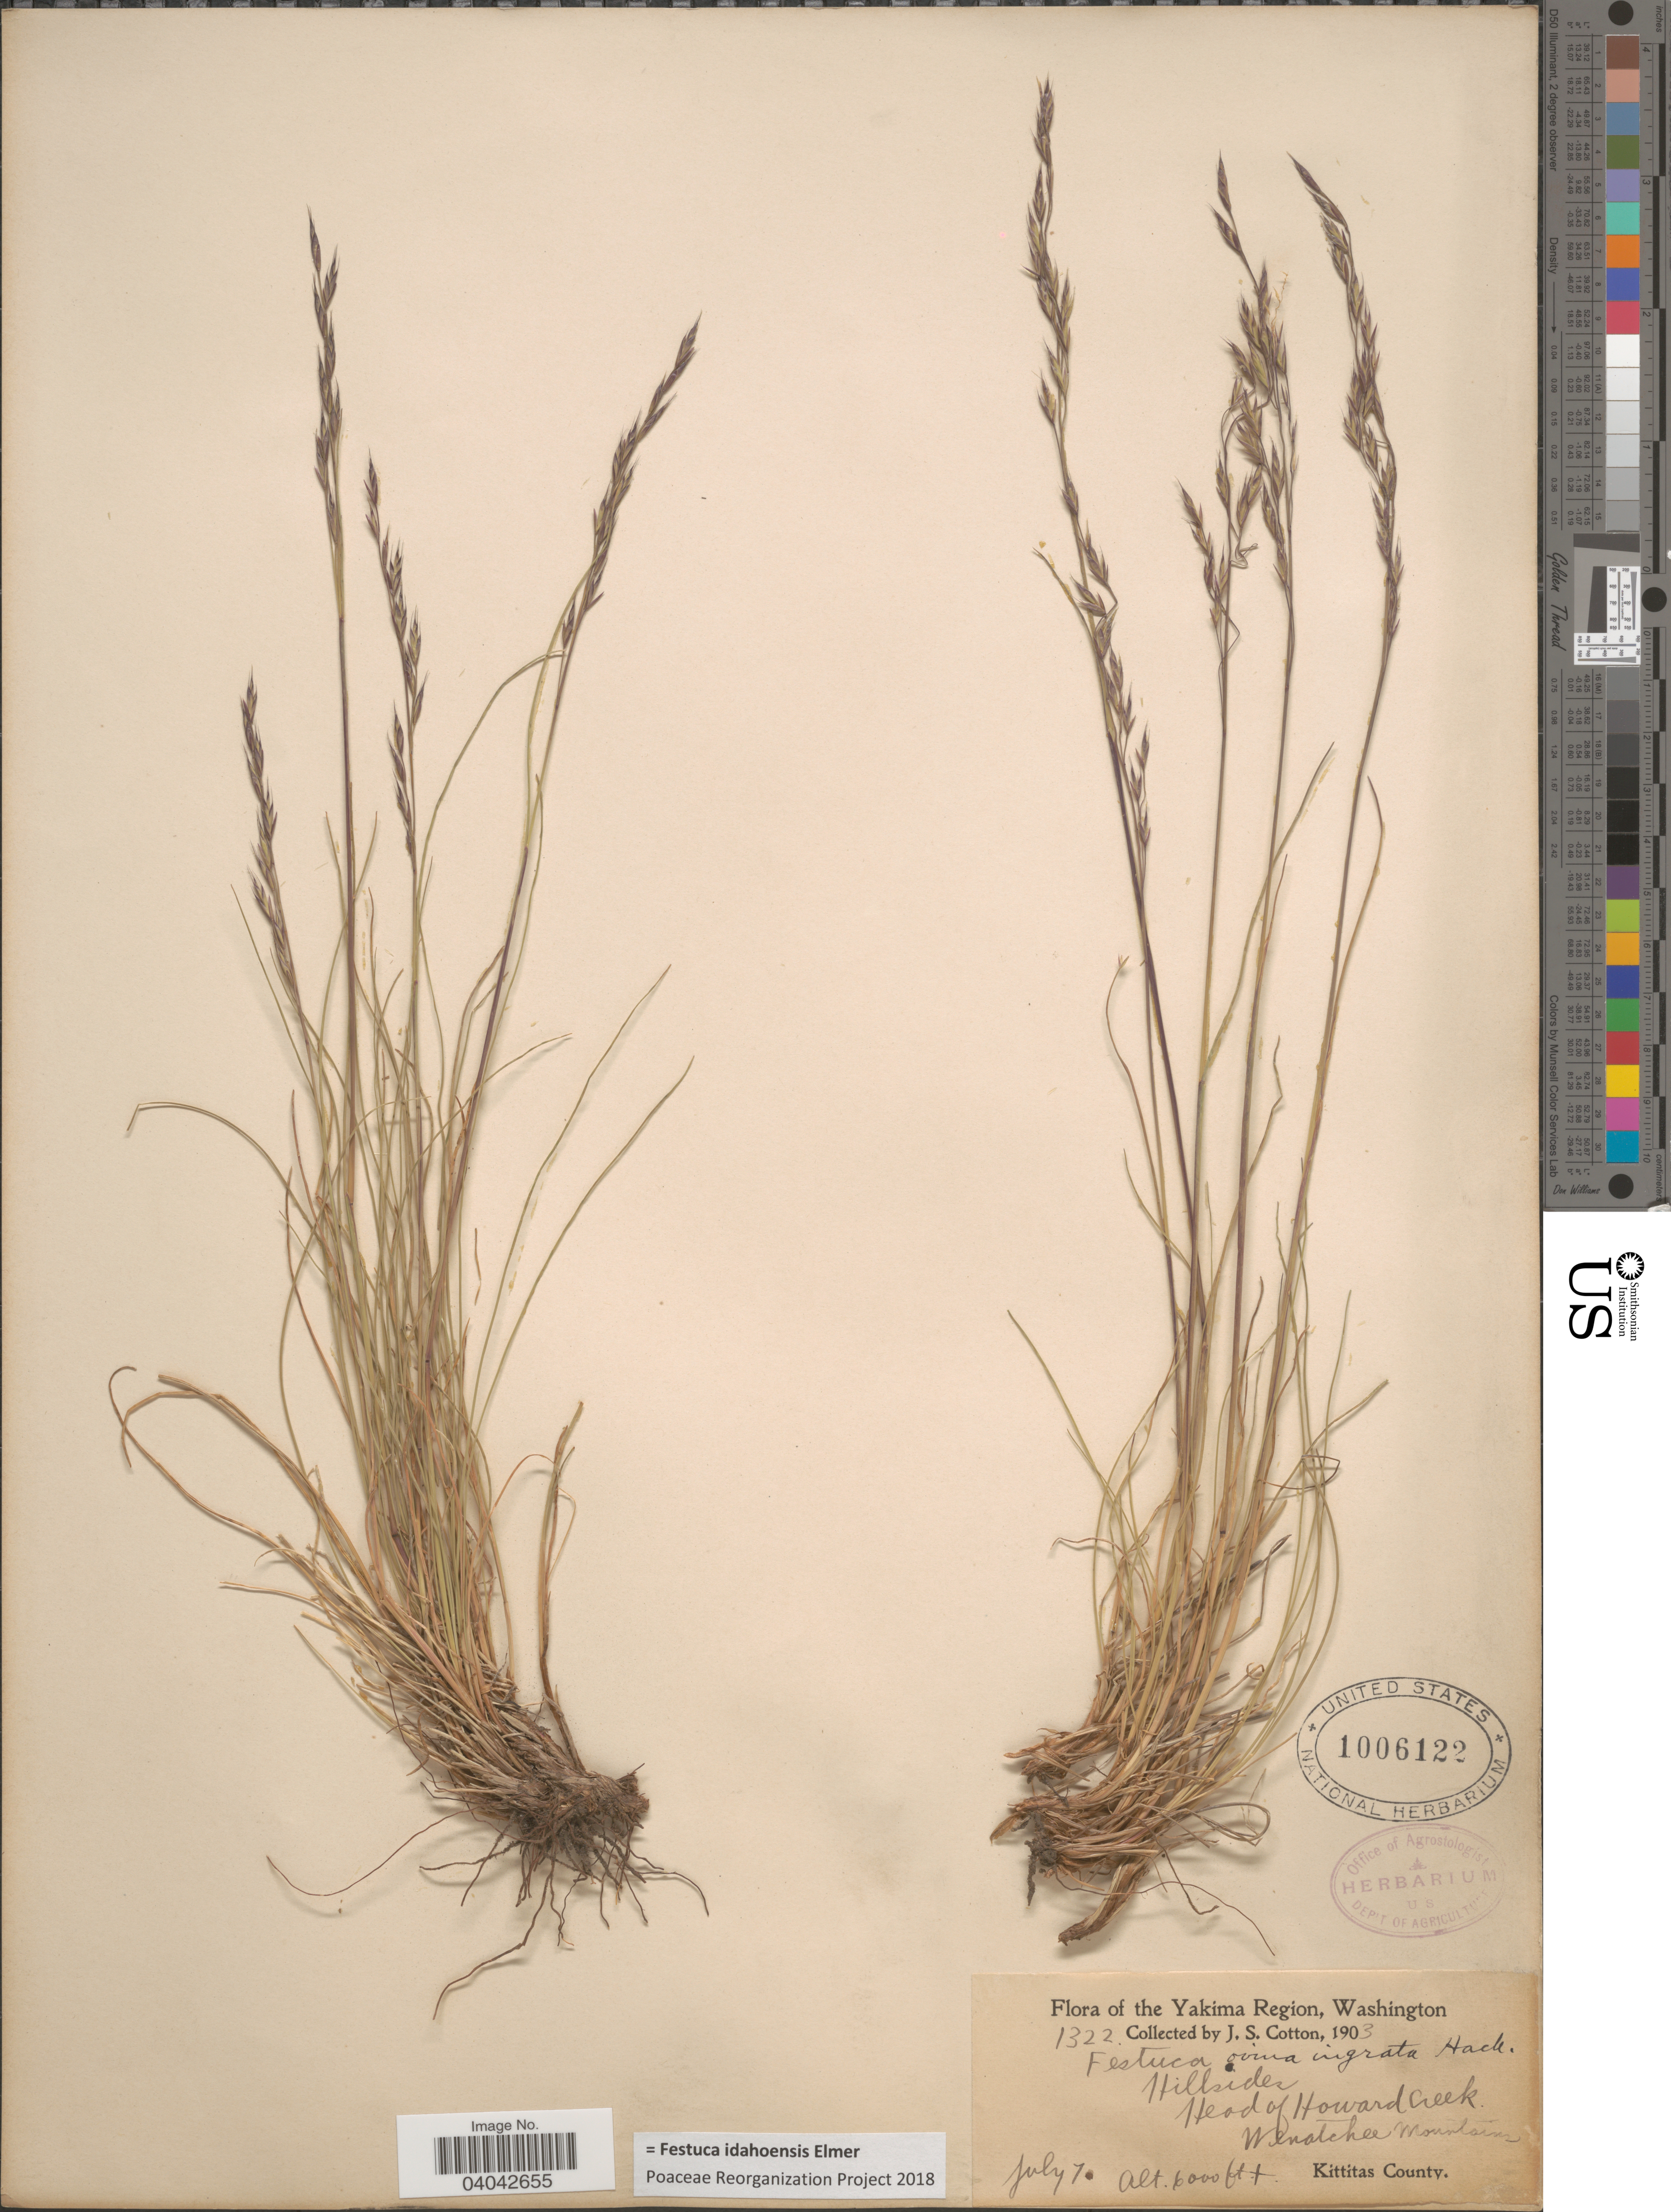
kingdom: Plantae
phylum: Tracheophyta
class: Liliopsida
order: Poales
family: Poaceae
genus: Festuca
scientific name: Festuca idahoensis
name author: Elmer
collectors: J. S. Cotton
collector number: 1322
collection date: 1903-07-07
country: United States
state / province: Washington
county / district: Kittitas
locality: Yakima Region. Hillsides. Head of Howard Creek. Wenatchee Mountains. Kittitas County.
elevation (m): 1829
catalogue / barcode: US 1006122